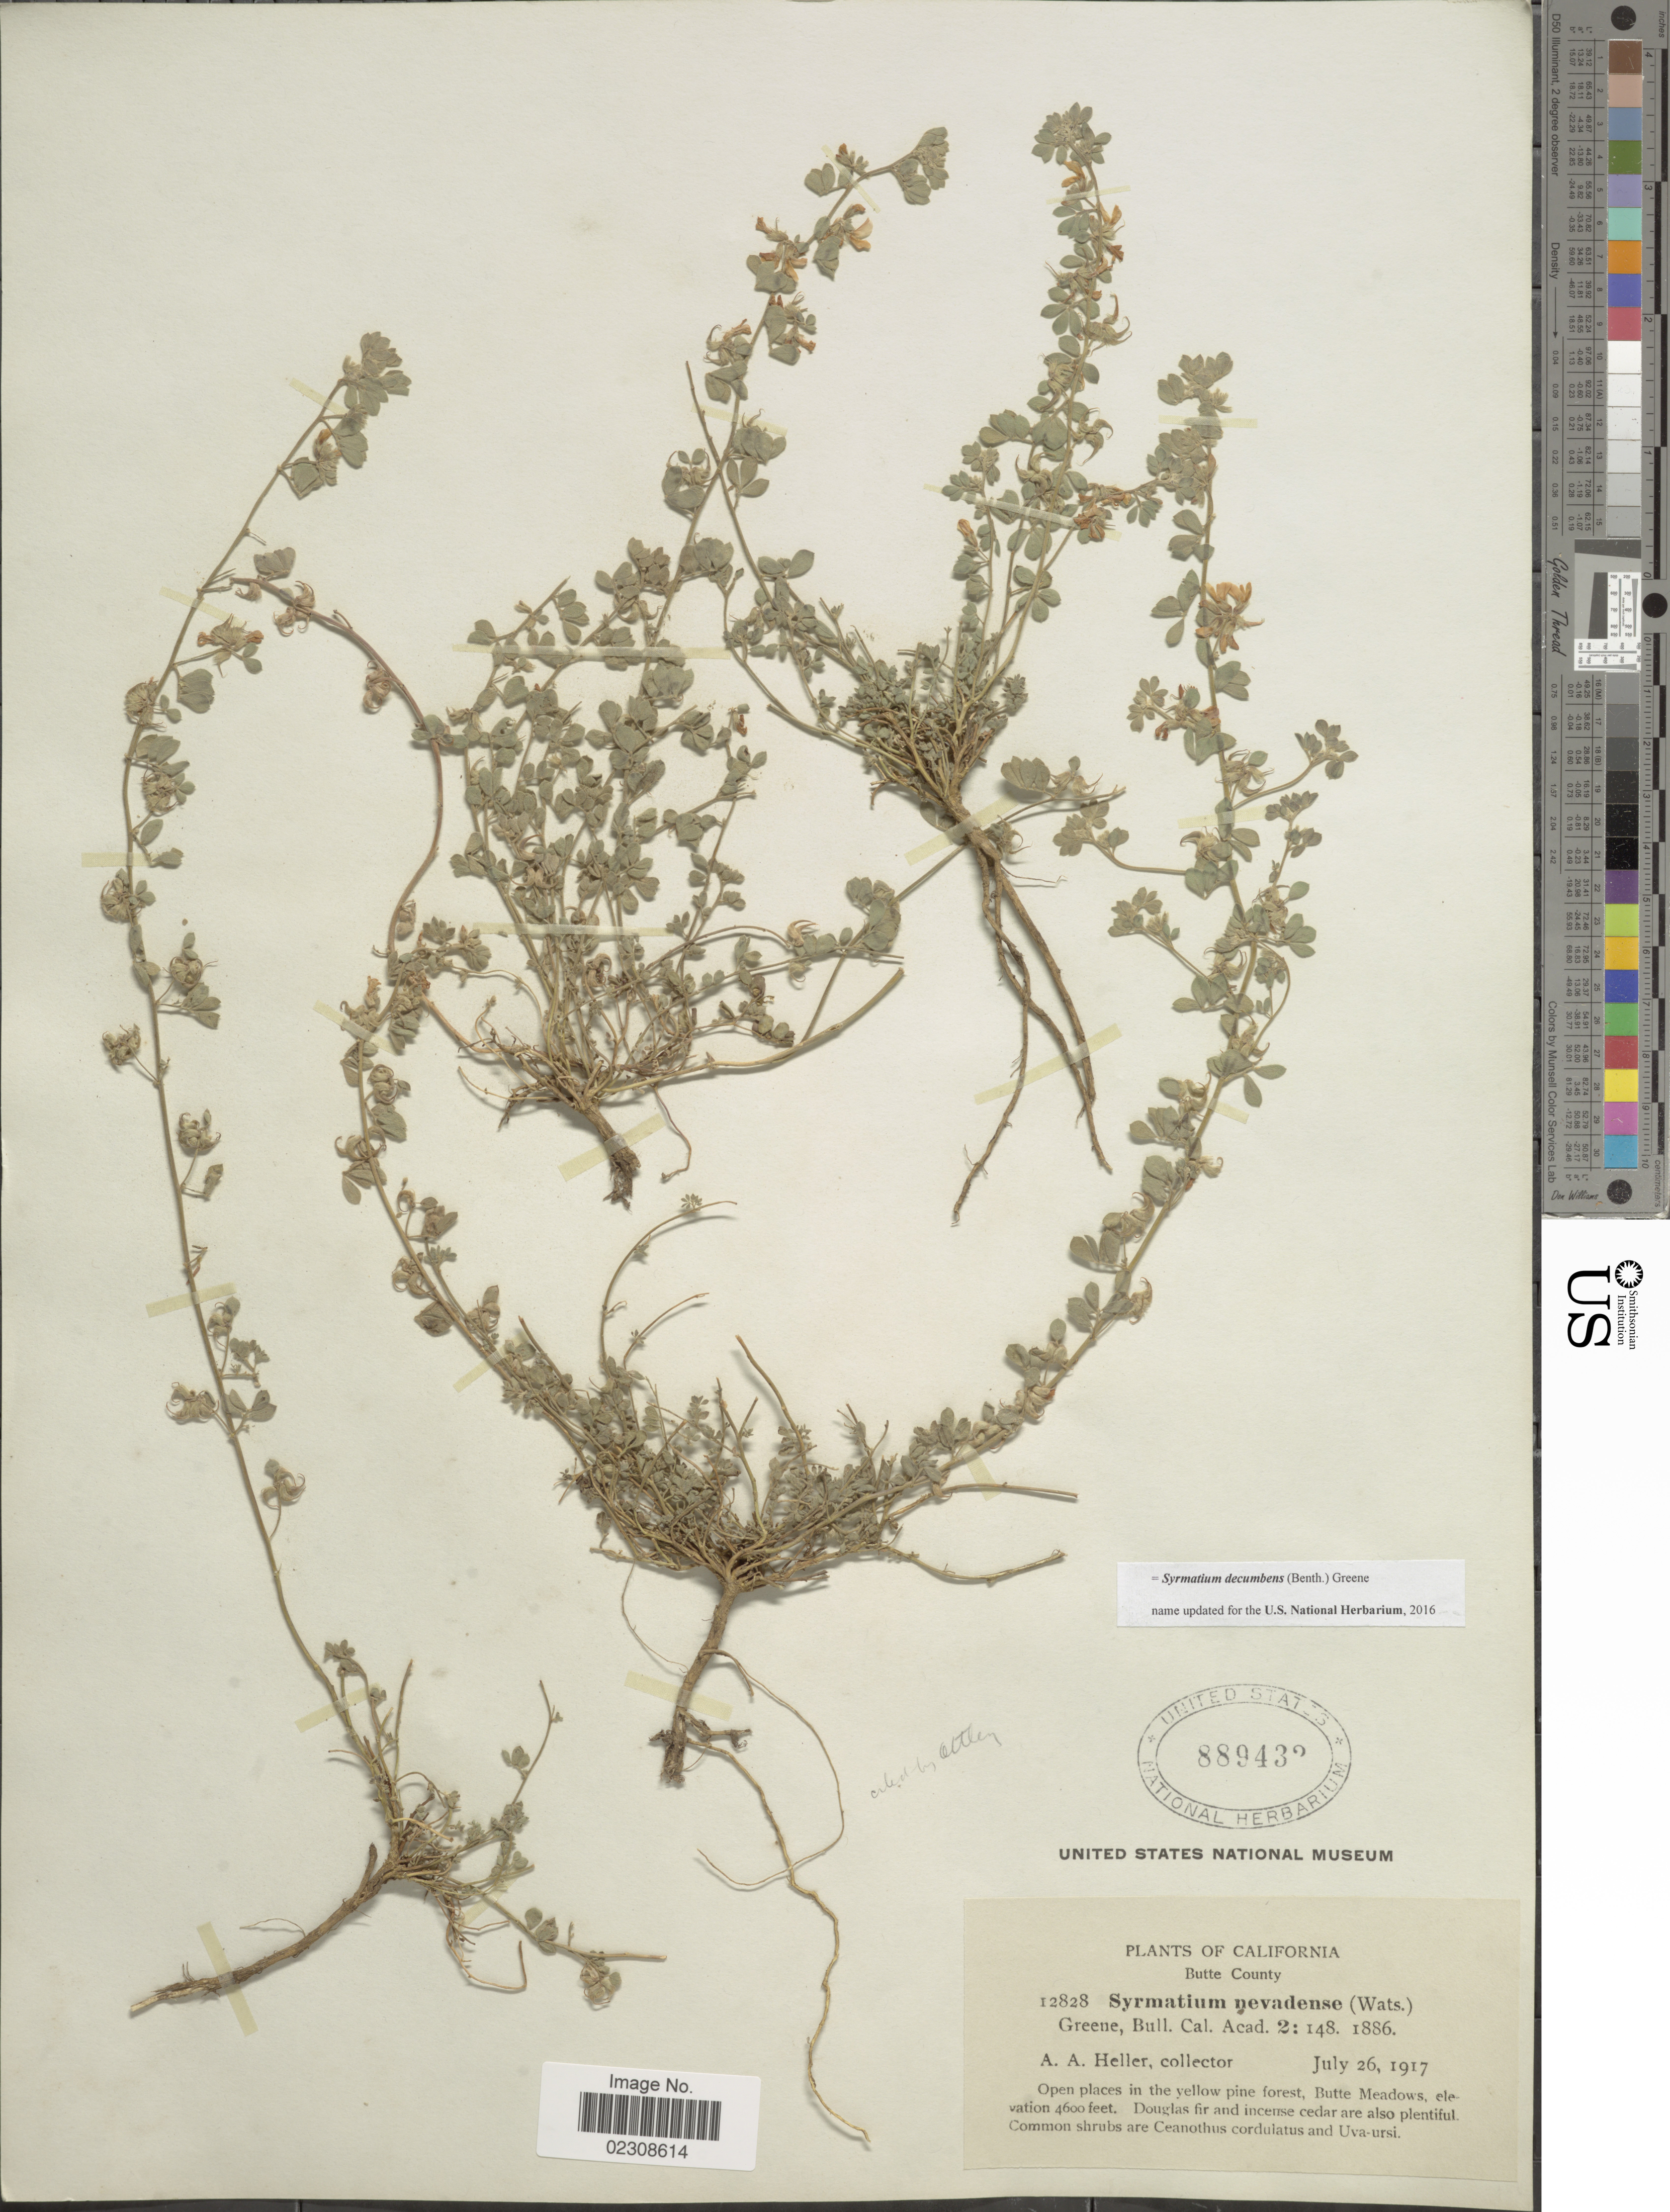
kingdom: Plantae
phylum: Tracheophyta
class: Magnoliopsida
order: Fabales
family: Fabaceae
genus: Syrmatium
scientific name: Syrmatium decumbens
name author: (Benth.) Greene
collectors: A. A. Heller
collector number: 12828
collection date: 1917-07-26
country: United States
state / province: California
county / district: Butte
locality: Butte County. Butte Meadows.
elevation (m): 1402